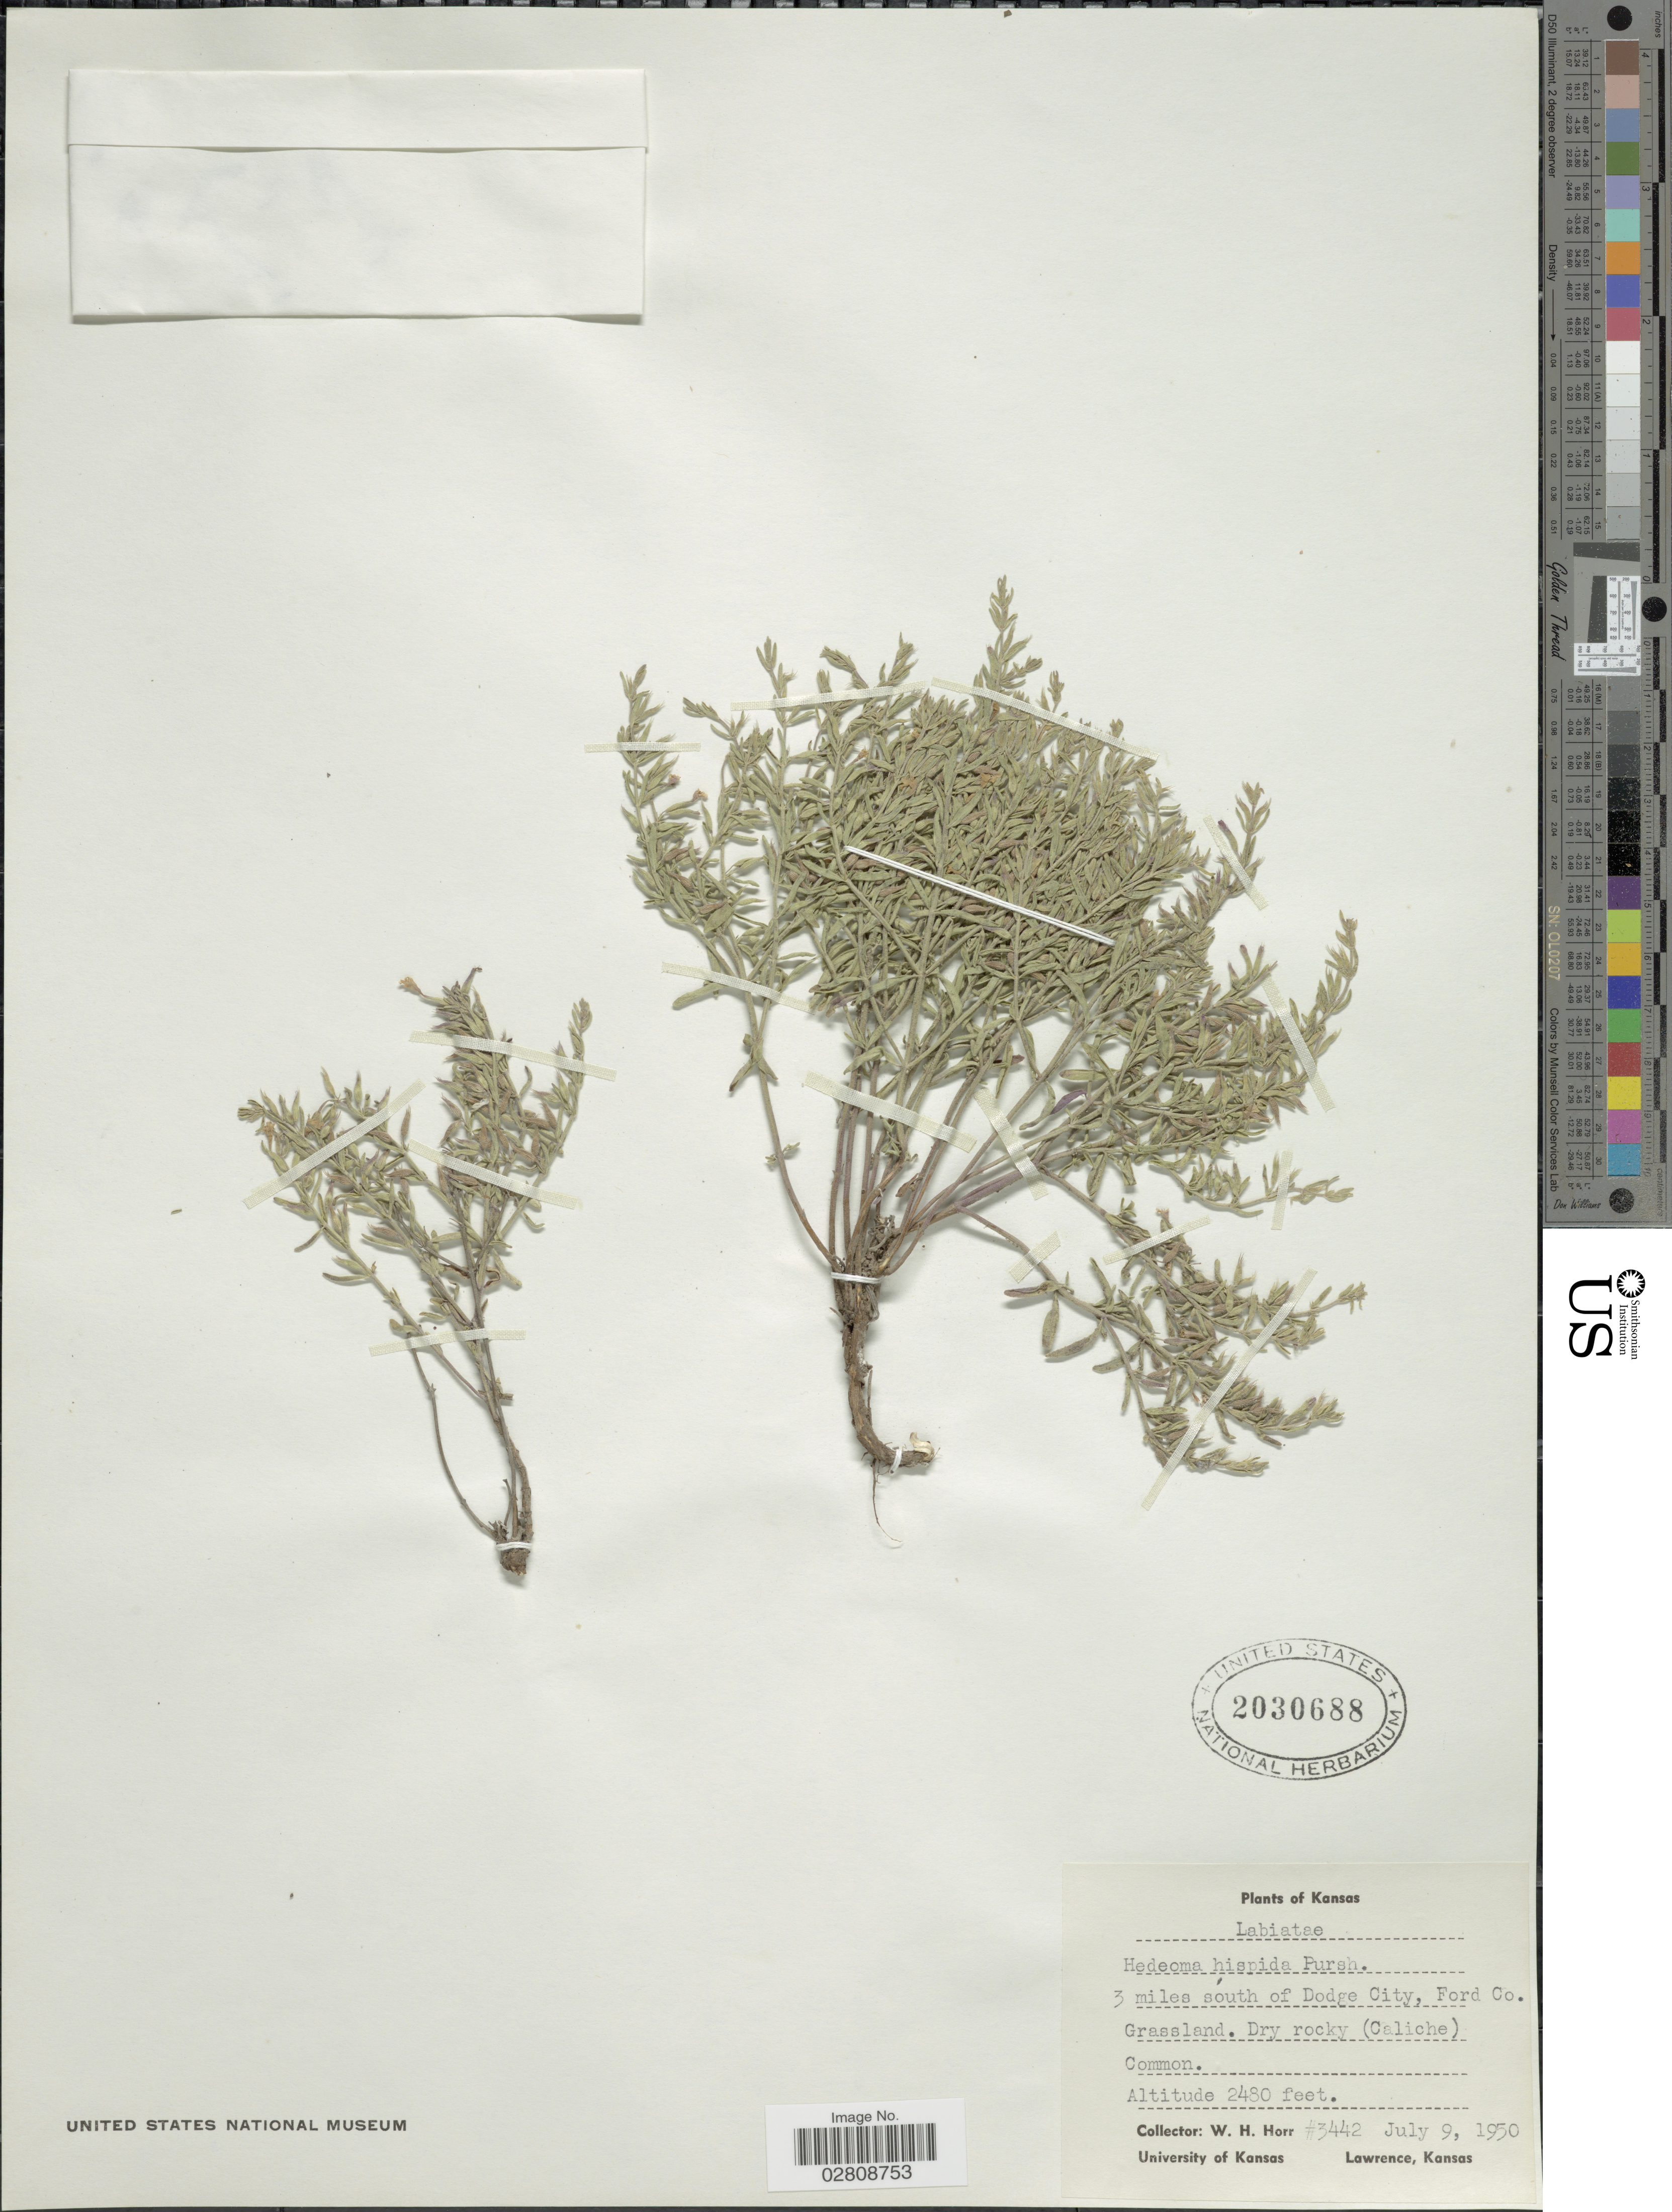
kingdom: Plantae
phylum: Tracheophyta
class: Magnoliopsida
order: Lamiales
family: Lamiaceae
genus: Hedeoma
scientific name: Hedeoma hispida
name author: Pursh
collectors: W. H. Horr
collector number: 3442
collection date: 1950-07-09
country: United States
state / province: Kansas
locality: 3 miles south of Dodge City, Ford Co.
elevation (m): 756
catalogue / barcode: US 2030688